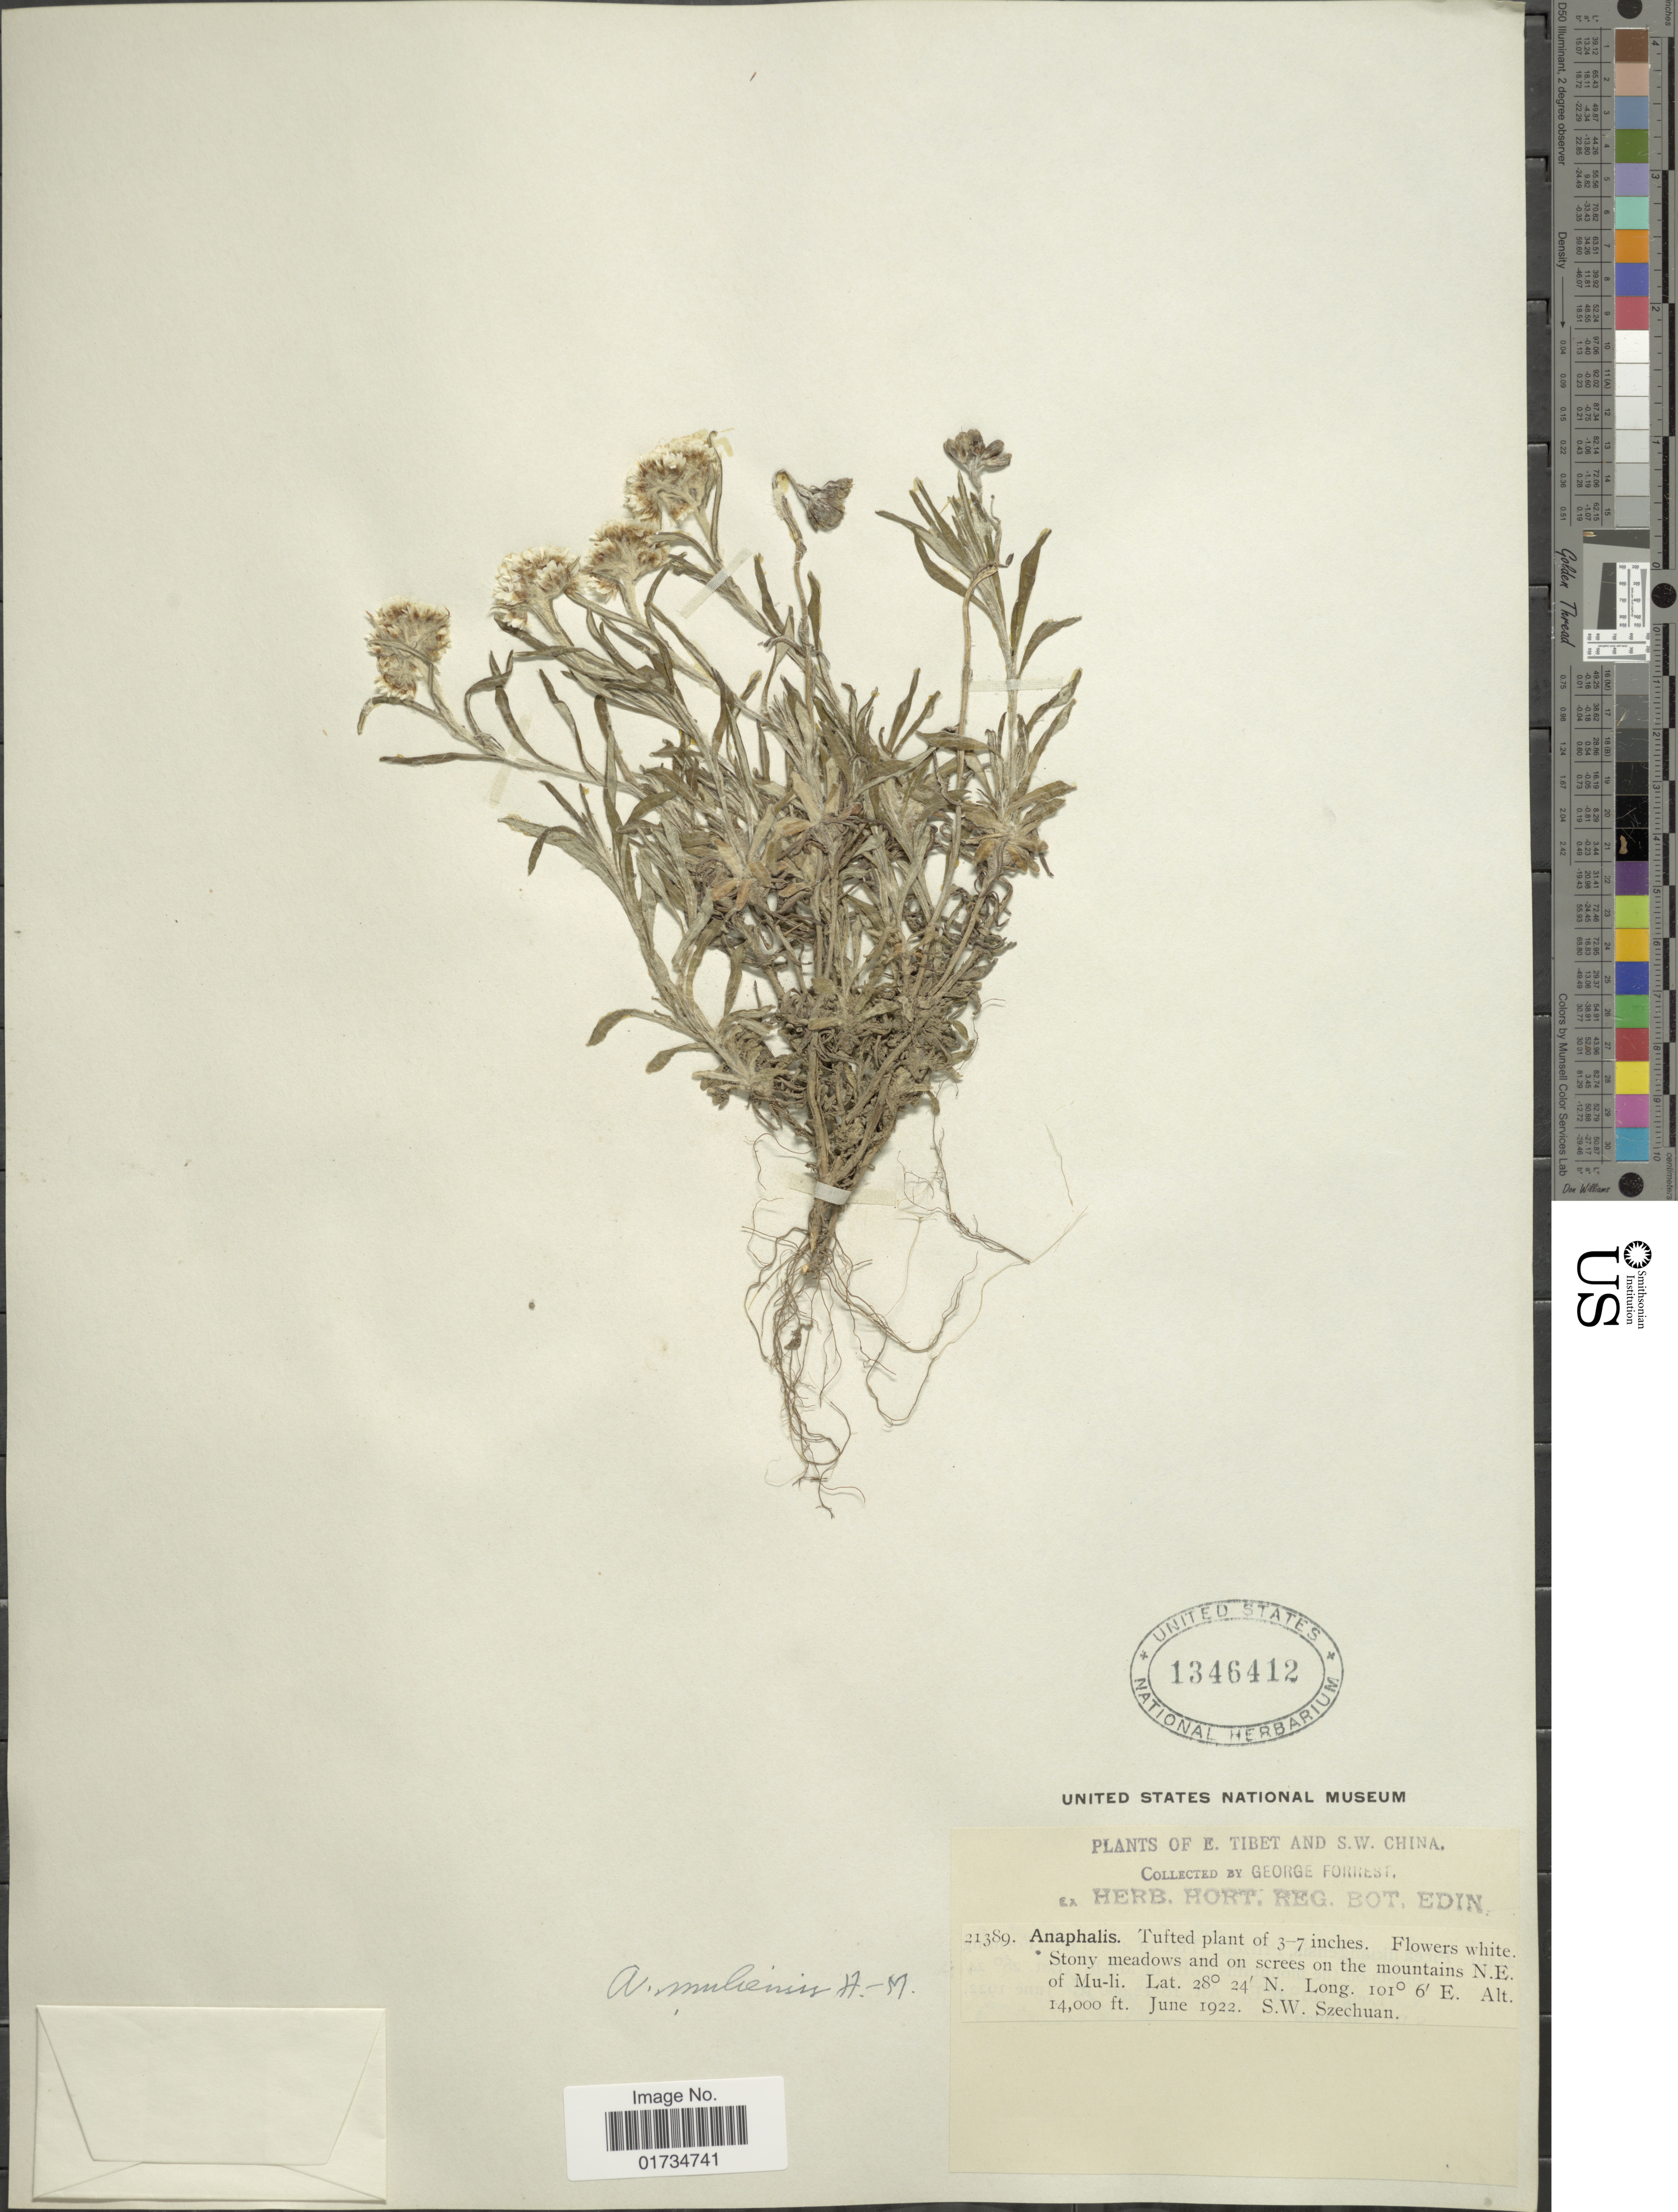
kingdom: Plantae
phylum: Tracheophyta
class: Magnoliopsida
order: Asterales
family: Asteraceae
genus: Anaphalis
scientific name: Anaphalis muliensis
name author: (Hand.-Mazz.) Hand.-Mazz.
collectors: G. Forrest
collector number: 21389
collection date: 1922-06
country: China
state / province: Sichuan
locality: Stony meadows and on screes on the mountains N. E. of Mu-li. S. W. Szechuan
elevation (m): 4267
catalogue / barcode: US 1346412